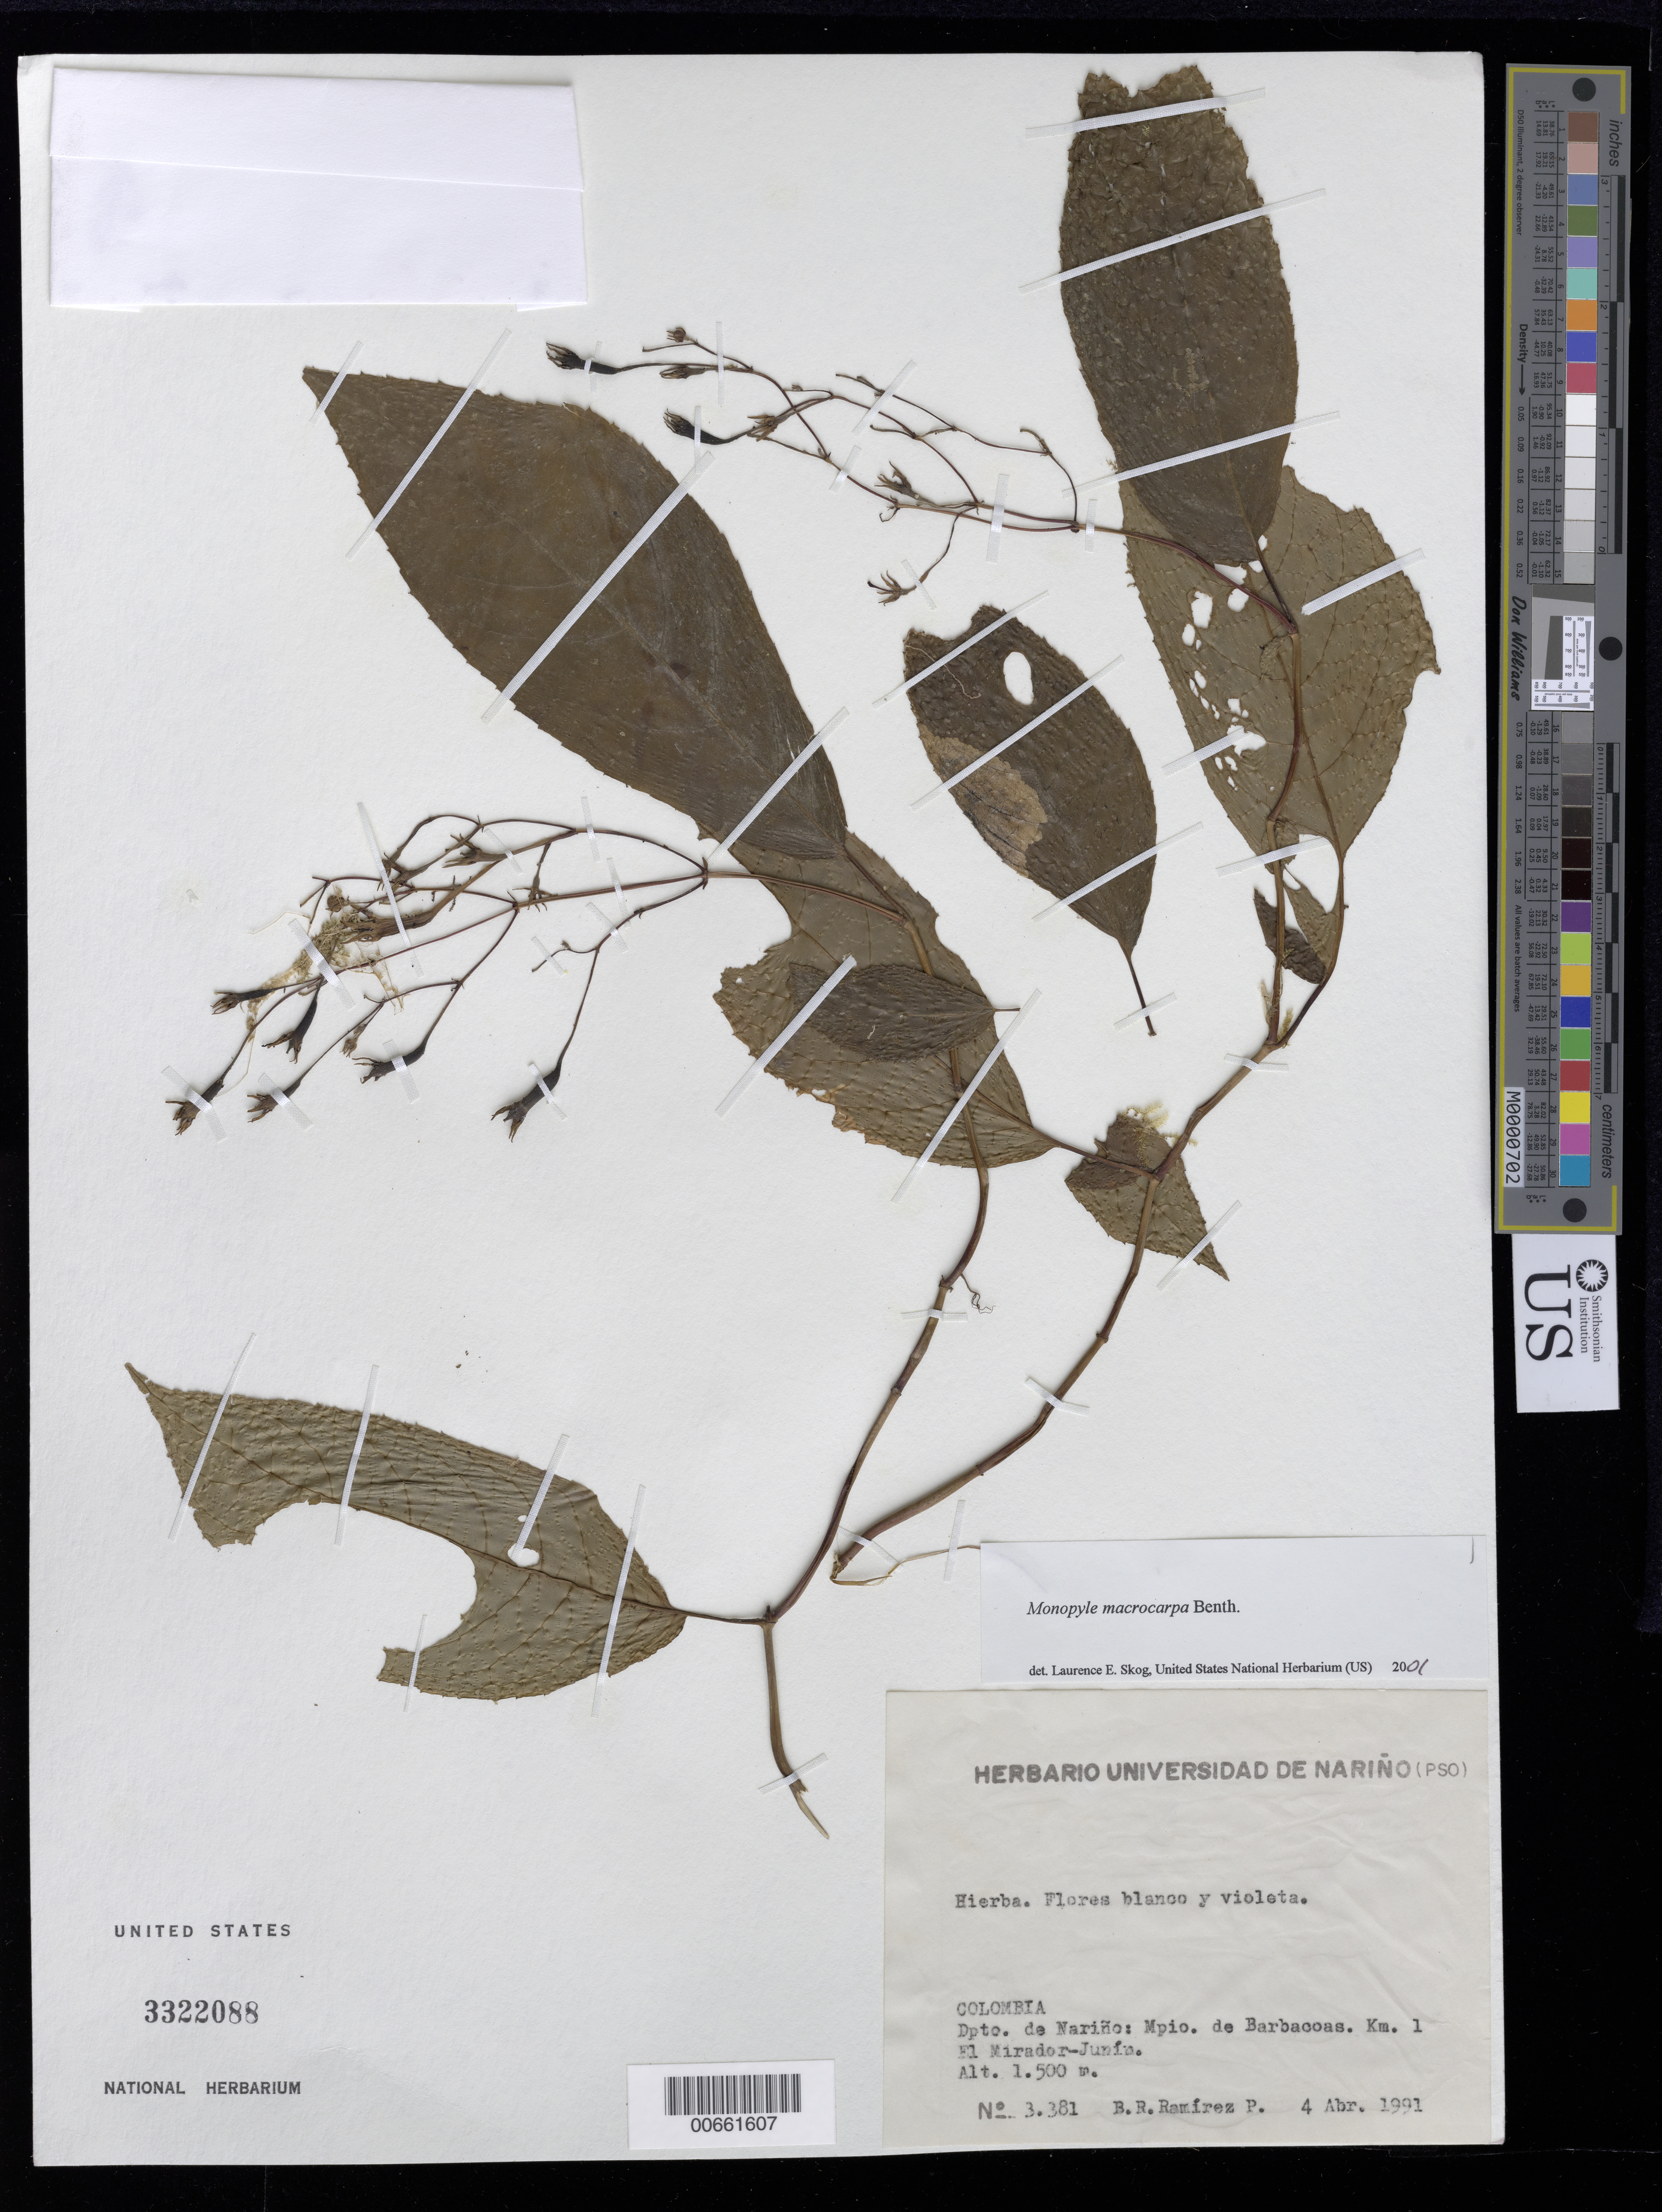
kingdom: Plantae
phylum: Tracheophyta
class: Magnoliopsida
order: Lamiales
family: Gesneriaceae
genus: Monopyle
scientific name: Monopyle macrocarpa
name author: Benth.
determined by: Skog, Laurence E.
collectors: B. R. Ramirez P.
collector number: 3381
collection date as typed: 04 Apr 1991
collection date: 1991-04-04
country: Colombia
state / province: Nariño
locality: Mpio. de Barbacoas, Km 1 El Mirador-Junín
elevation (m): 1500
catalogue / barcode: US 3322088